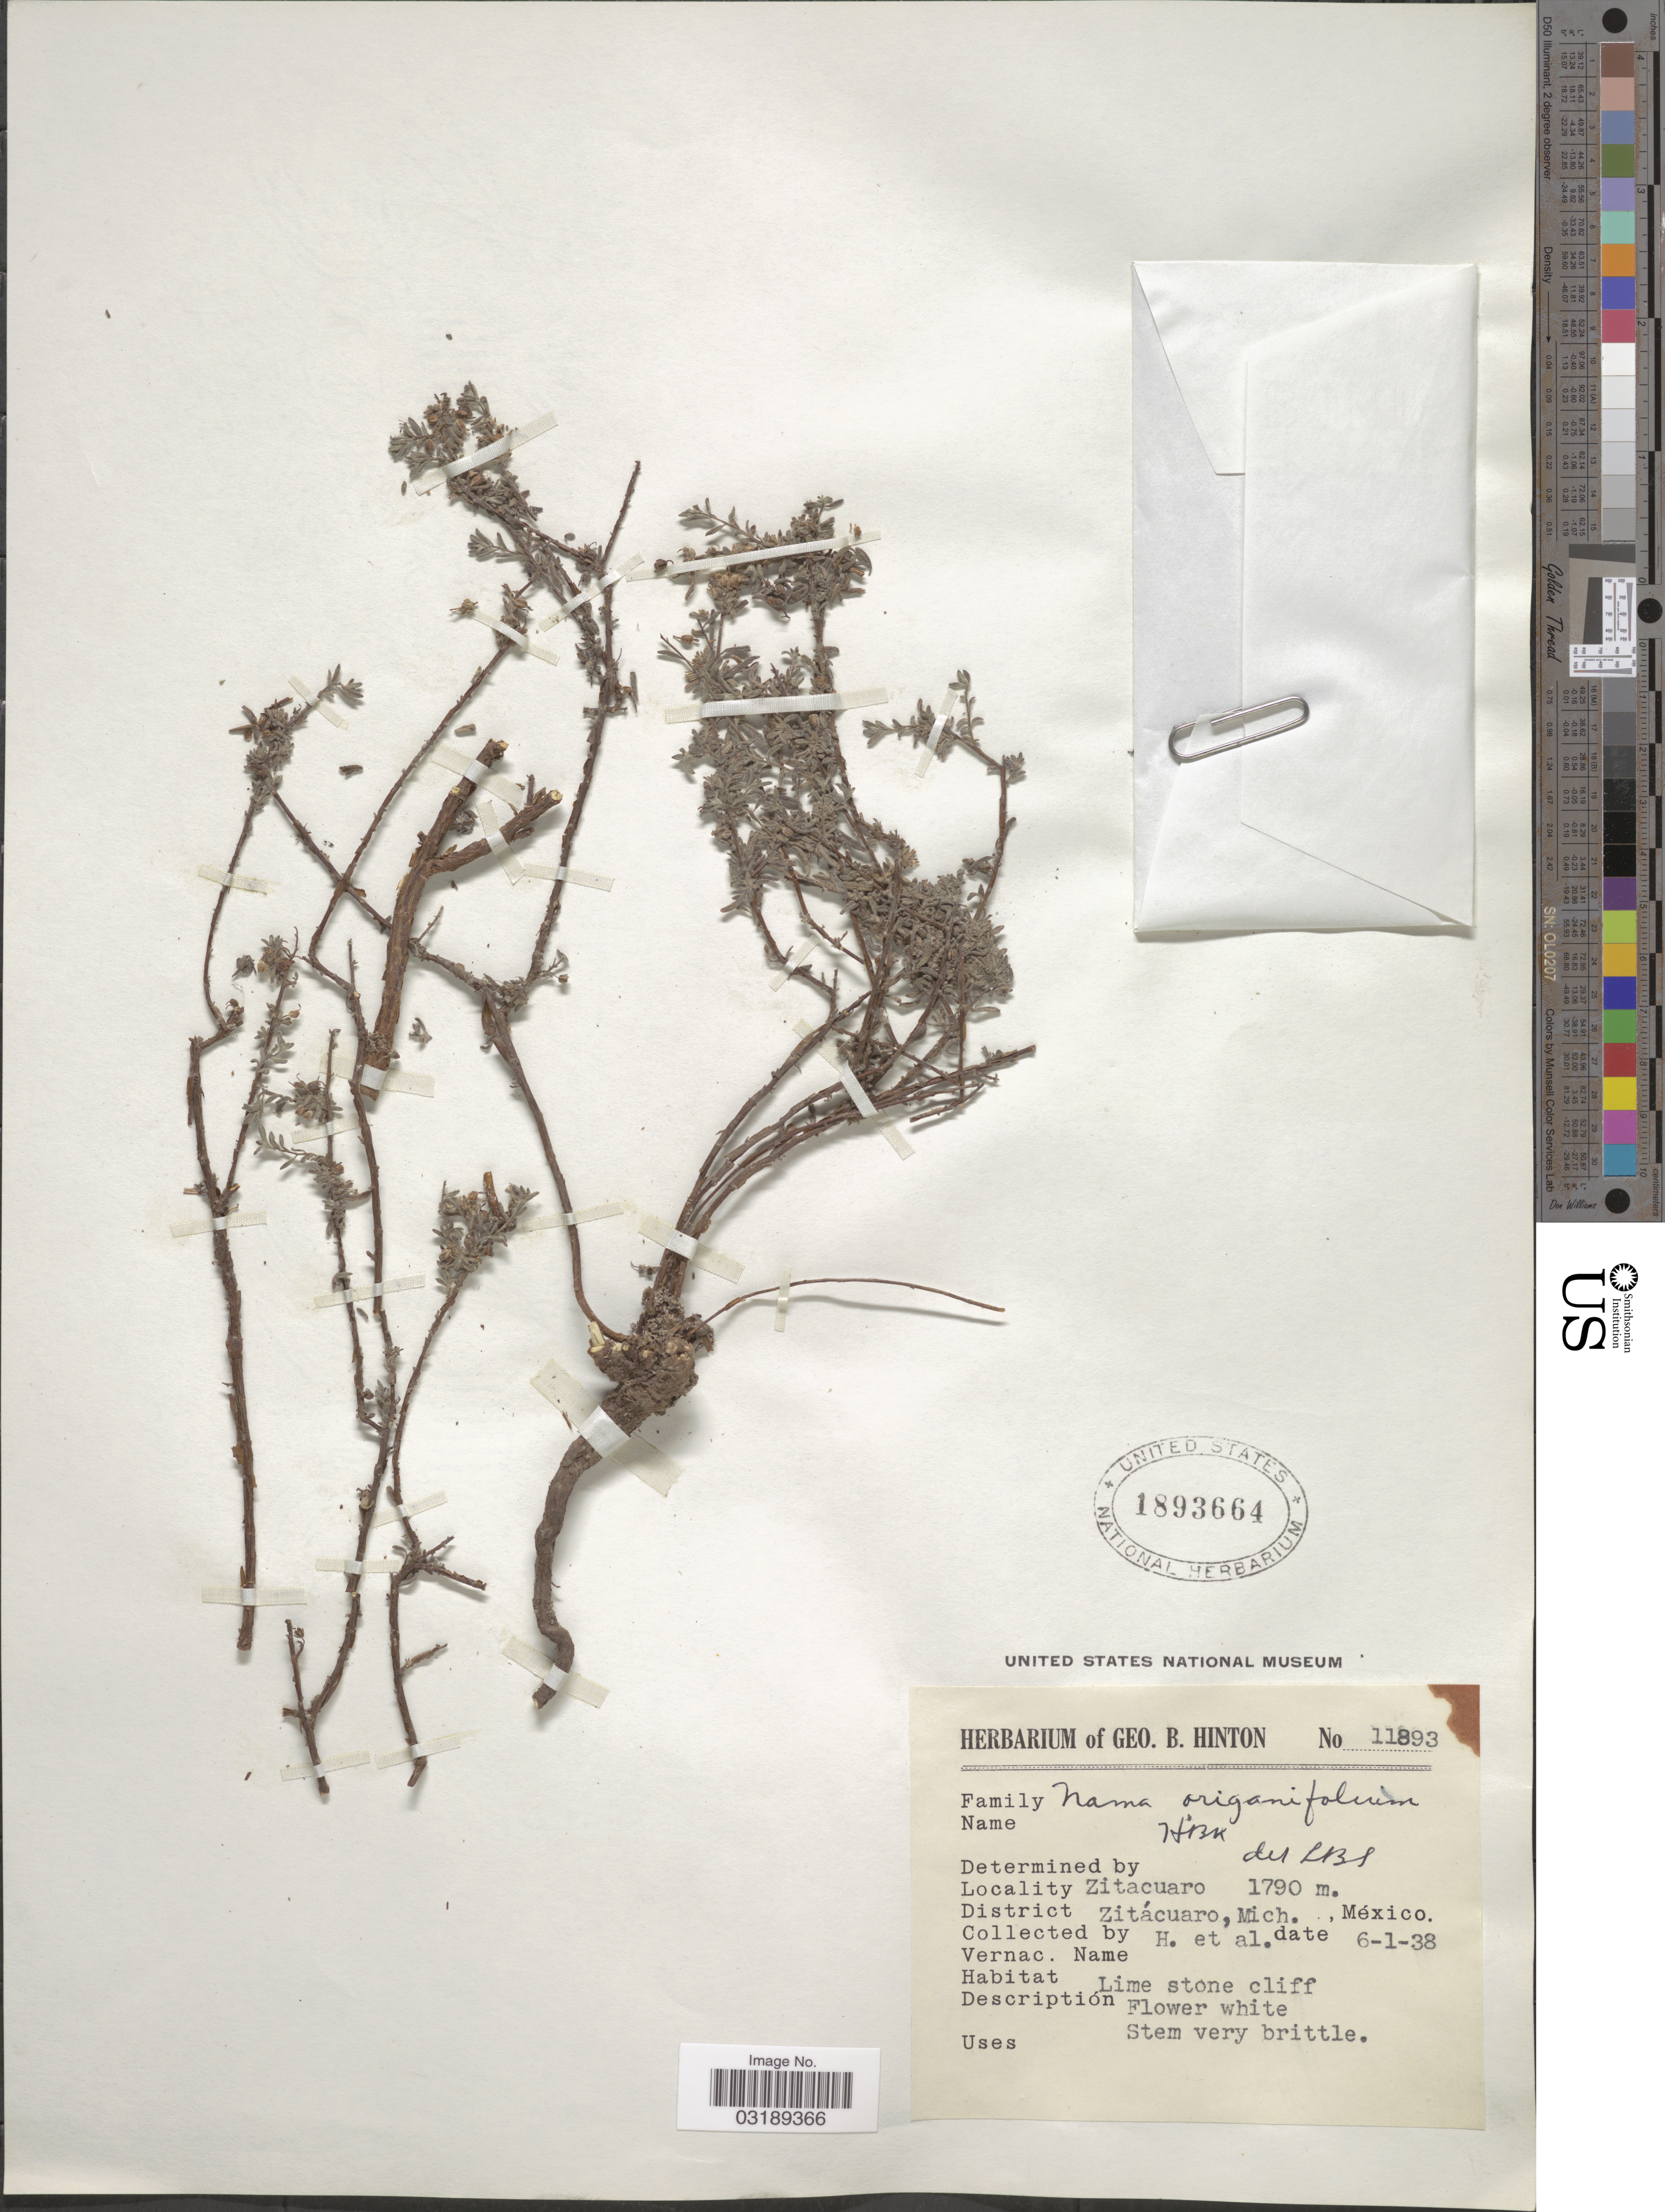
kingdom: Plantae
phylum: Tracheophyta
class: Magnoliopsida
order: Boraginales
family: Namaceae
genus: Nama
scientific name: Nama origanifolium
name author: Kunth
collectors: G. B. Hinton & et al.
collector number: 11893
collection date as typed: Transcribed d/m/y: 6/1/38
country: Mexico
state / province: Michoacán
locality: Zitacuaro, District Zitácuaro.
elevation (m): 1790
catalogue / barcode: US 1893664